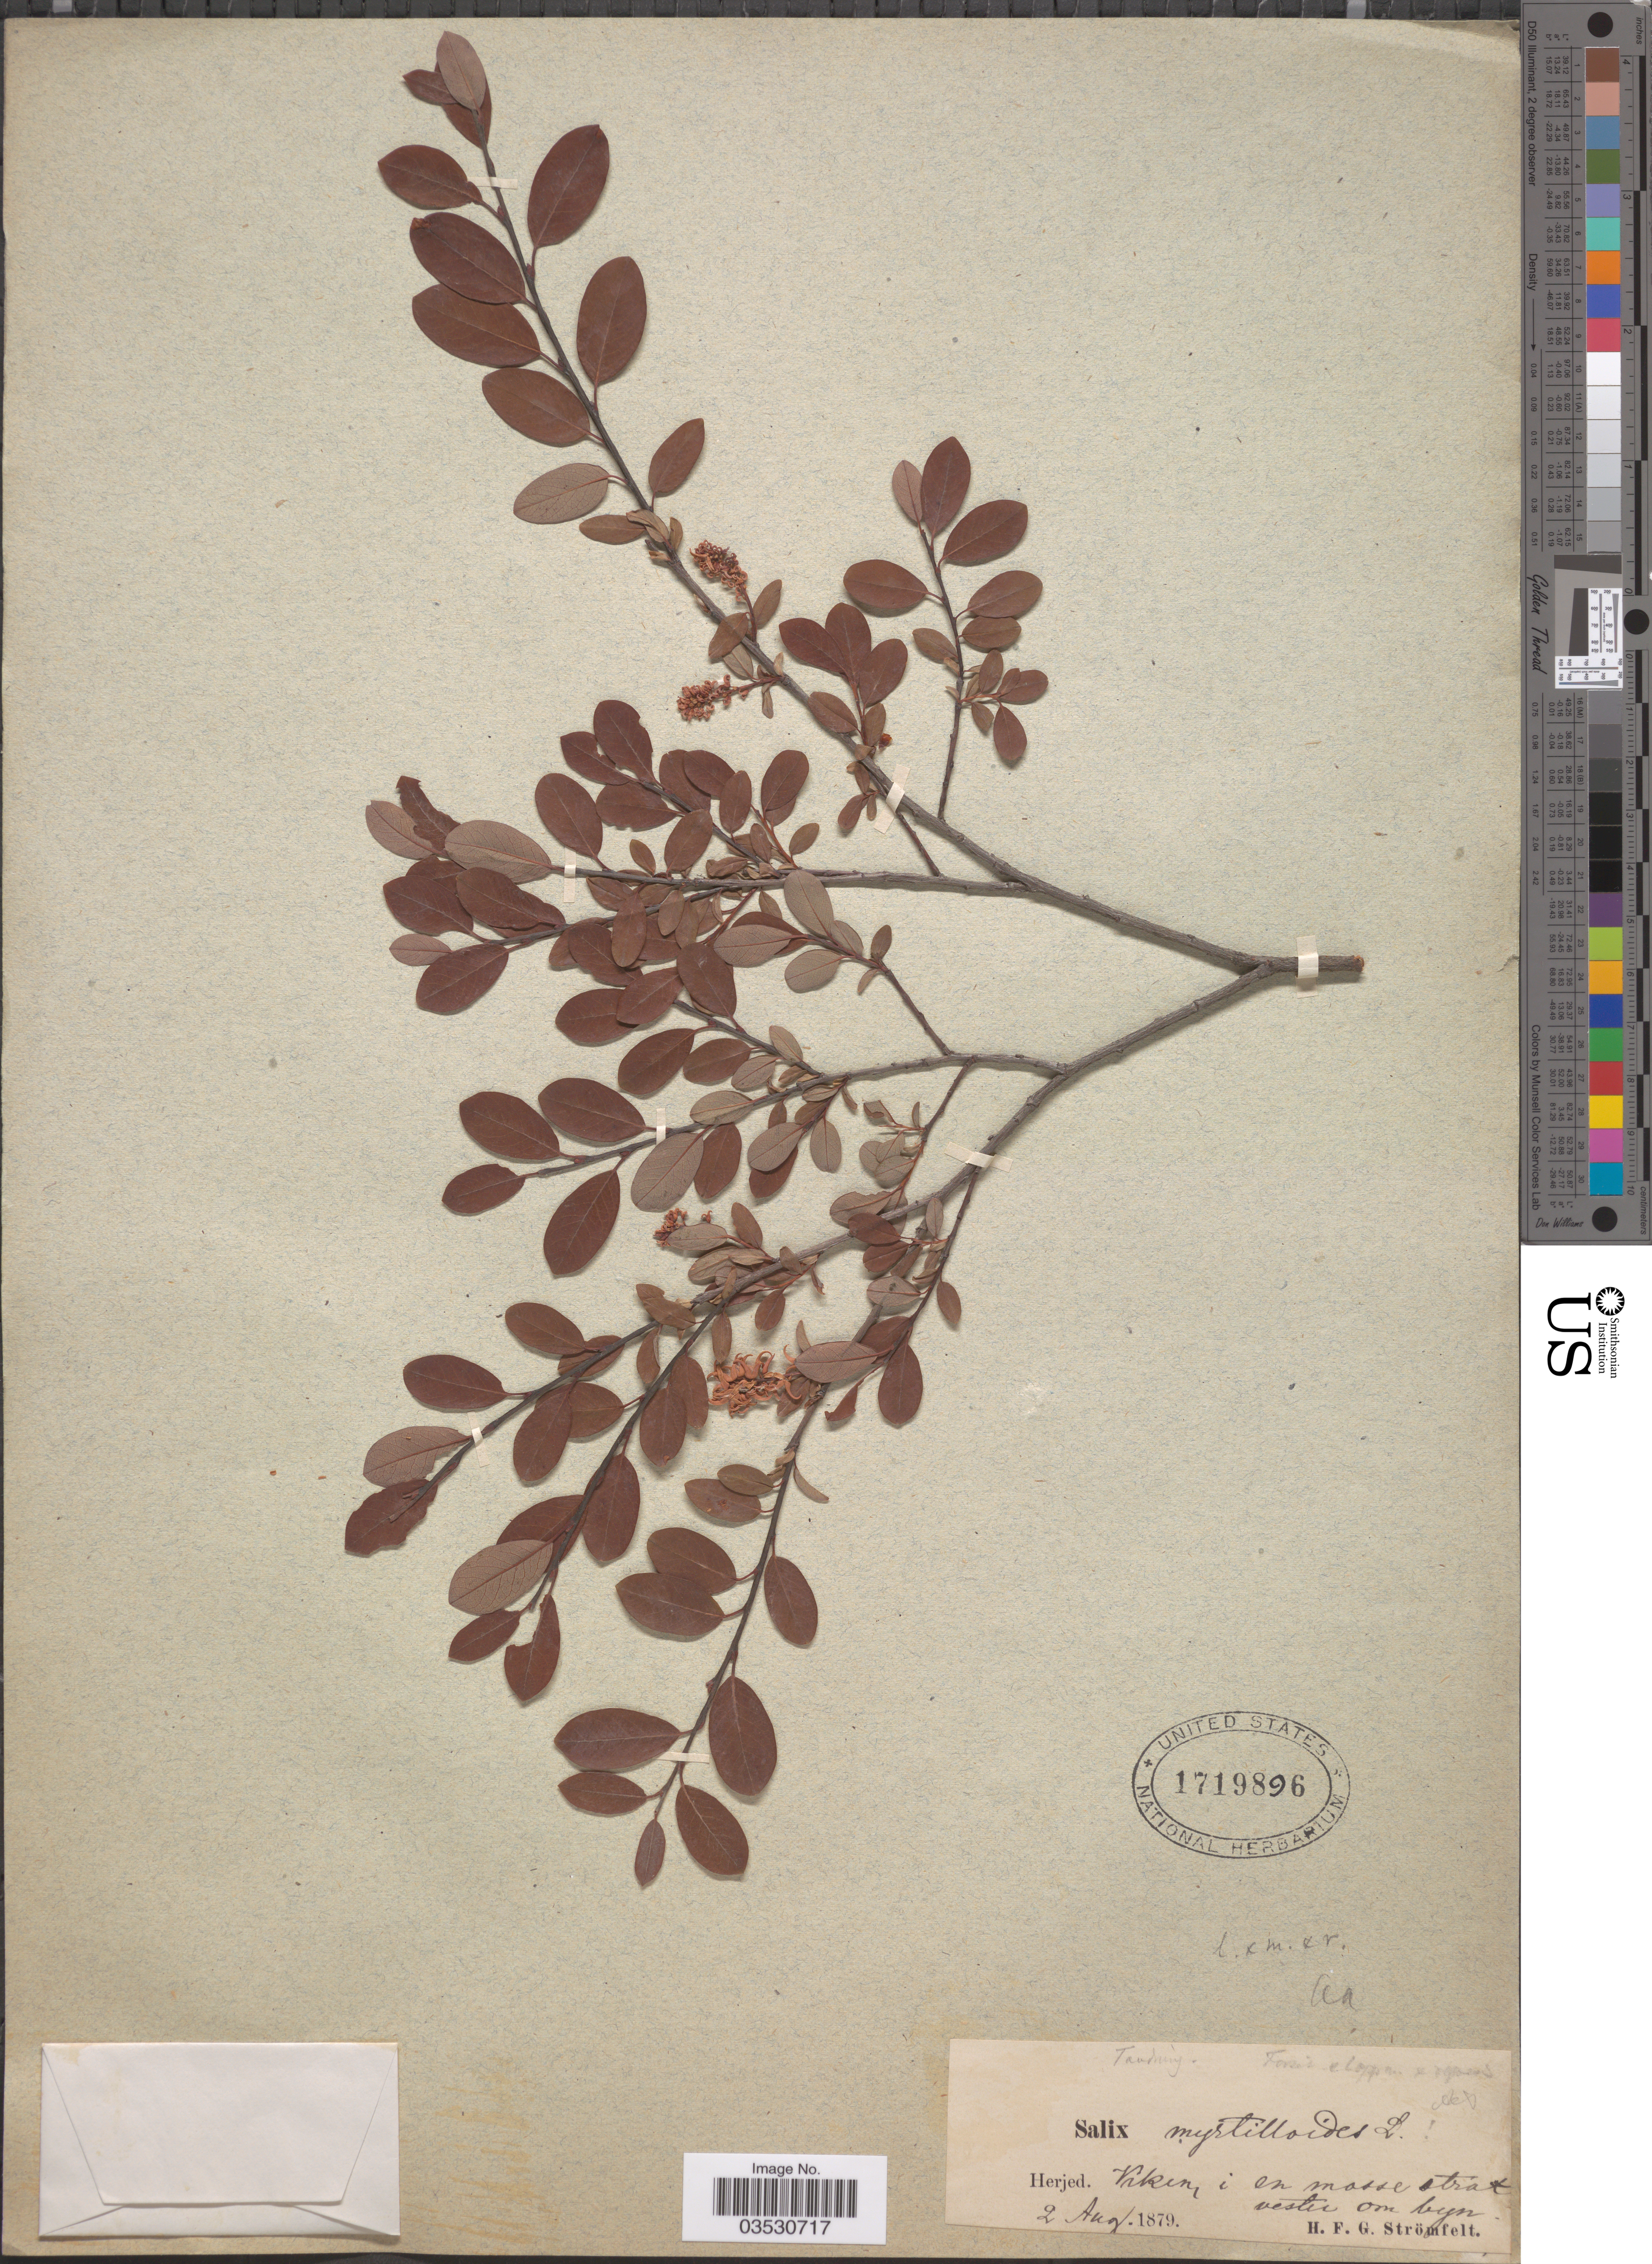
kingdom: Plantae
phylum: Tracheophyta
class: Magnoliopsida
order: Malpighiales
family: Salicaceae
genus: Salix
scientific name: Salix myrtilloides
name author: L.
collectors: H. Stromfelt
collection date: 1879-08-02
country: Sweden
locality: Herjed. Viken, i en masse strat vester om byn.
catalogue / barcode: US 1719896